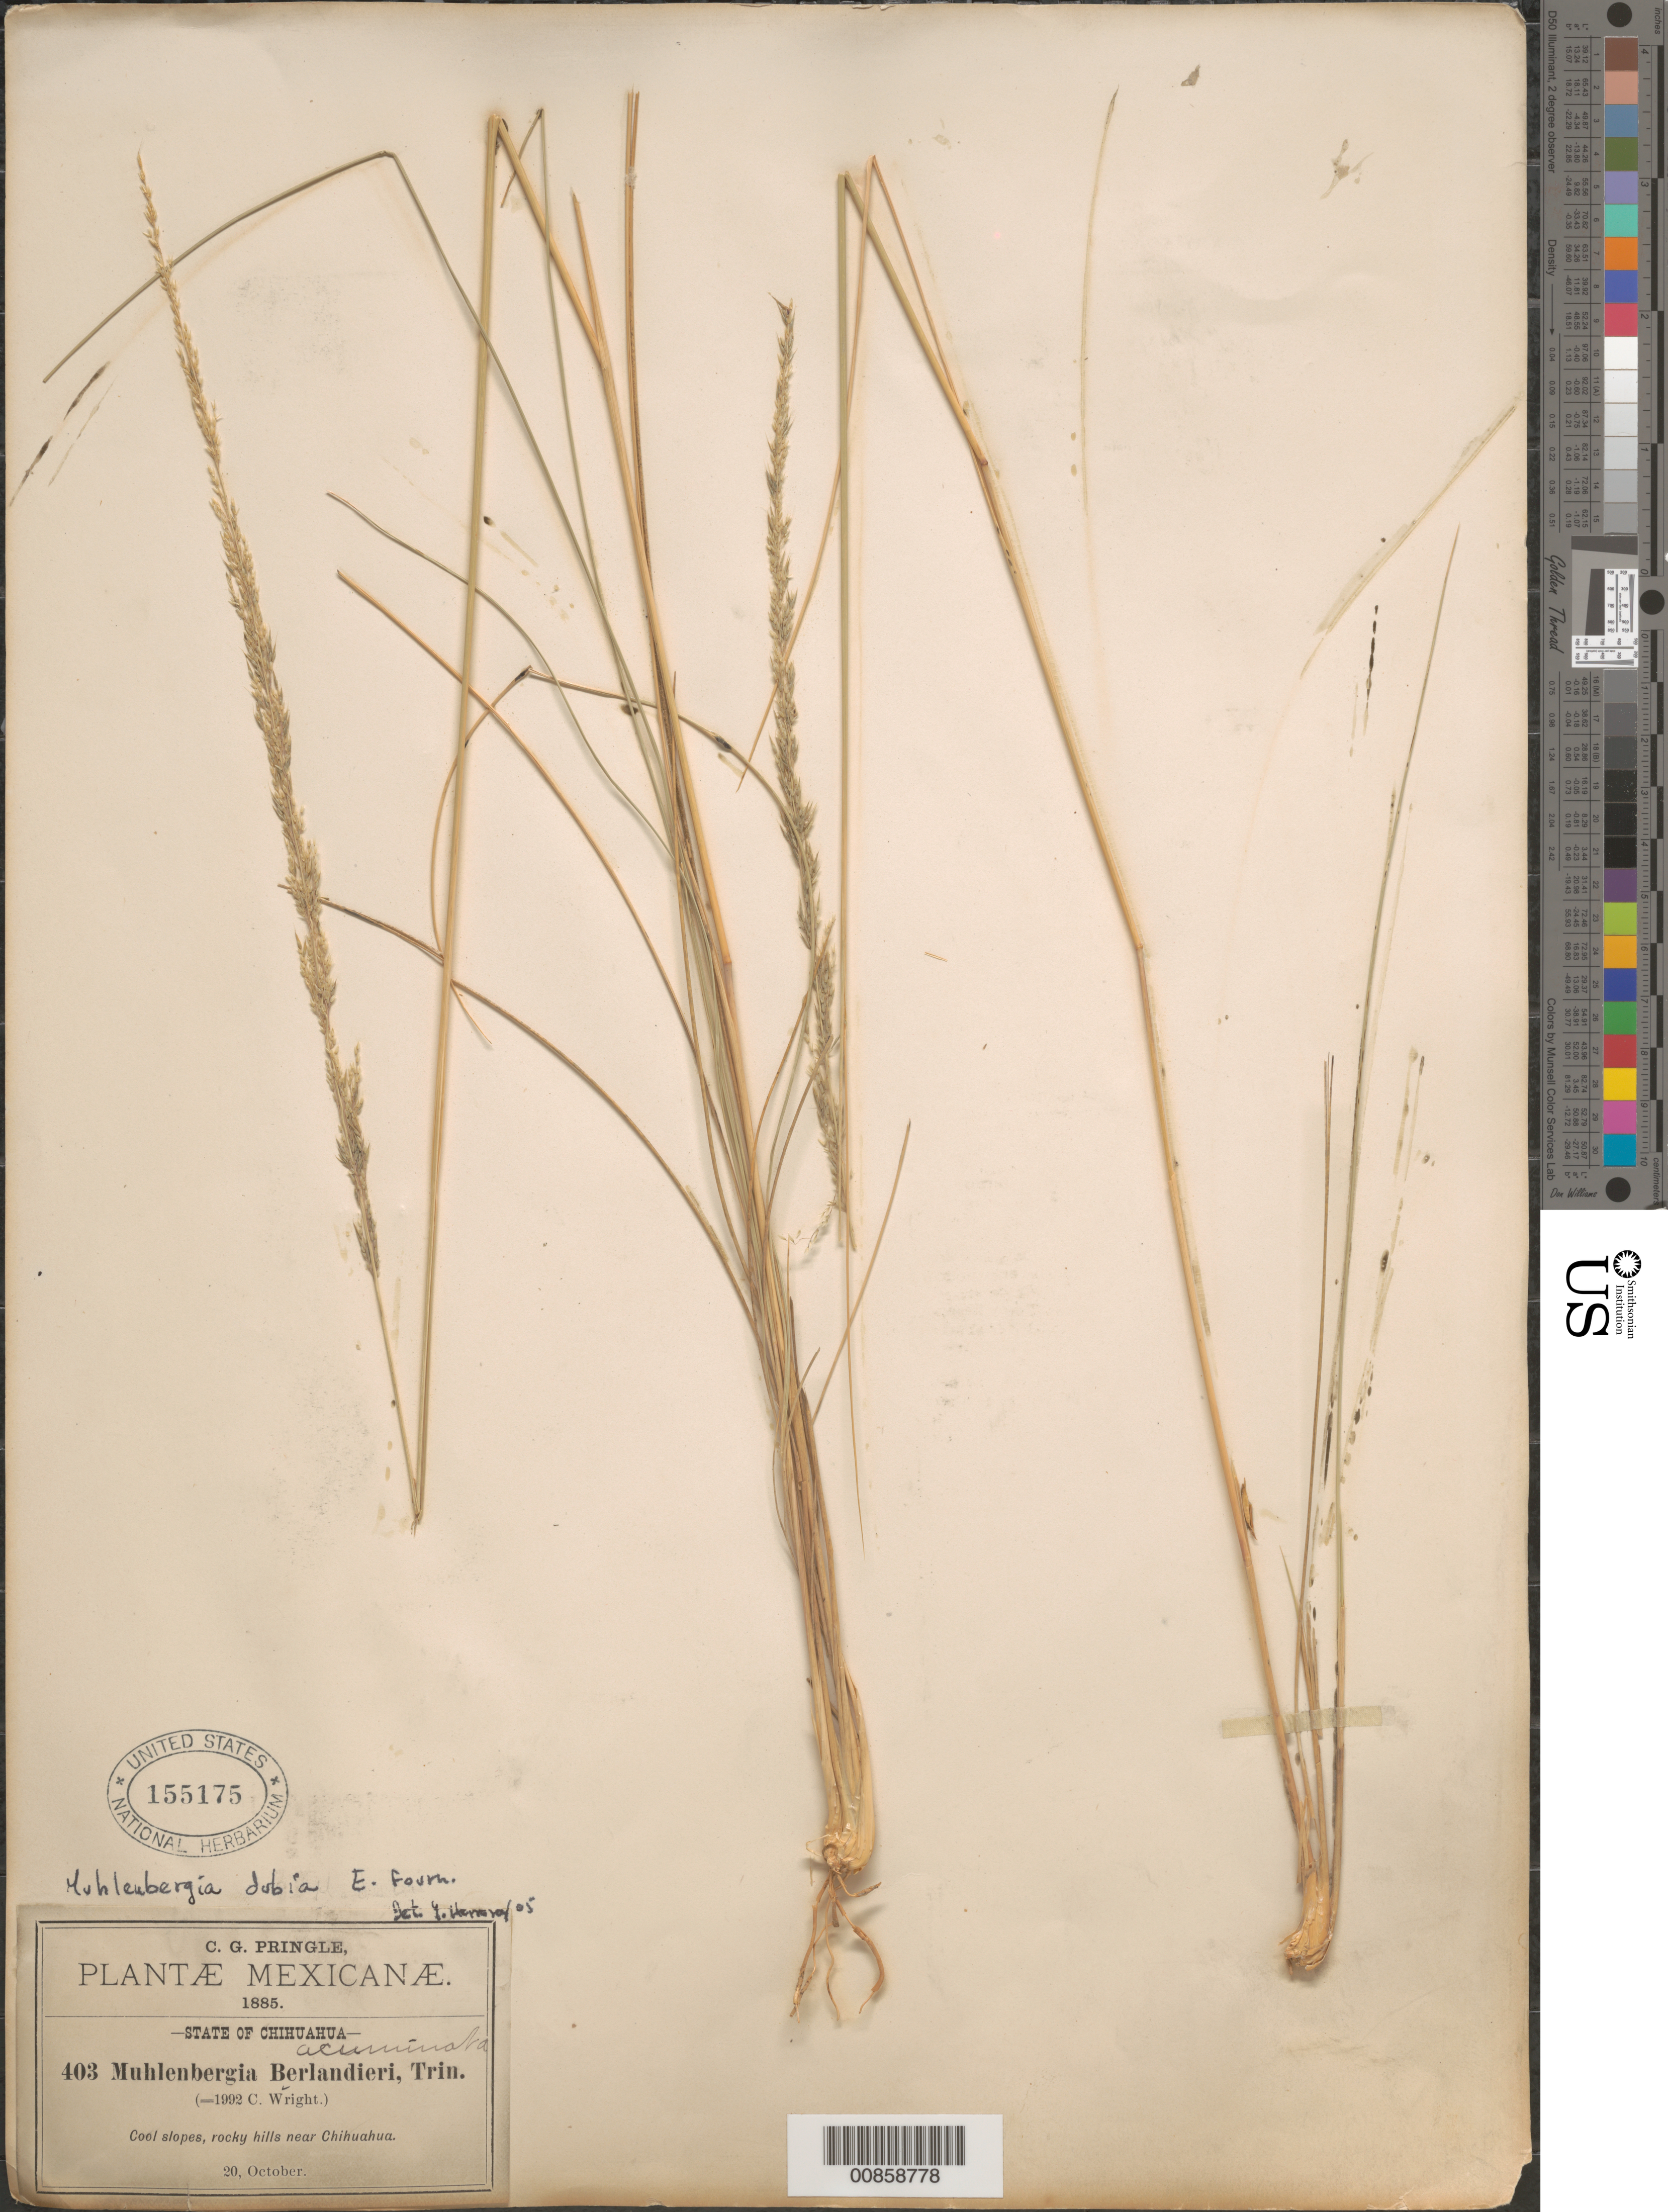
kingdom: Plantae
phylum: Tracheophyta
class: Liliopsida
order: Poales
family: Poaceae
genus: Muhlenbergia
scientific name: Muhlenbergia dubia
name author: E. Fourn.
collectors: C. G. Pringle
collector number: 403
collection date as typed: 20 Oct 1885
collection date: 1885-10-20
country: Mexico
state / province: Chihuahua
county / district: Chihuahua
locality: Hills near Chihuahua, mpio. Chihuahua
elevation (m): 1800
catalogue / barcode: US 155175